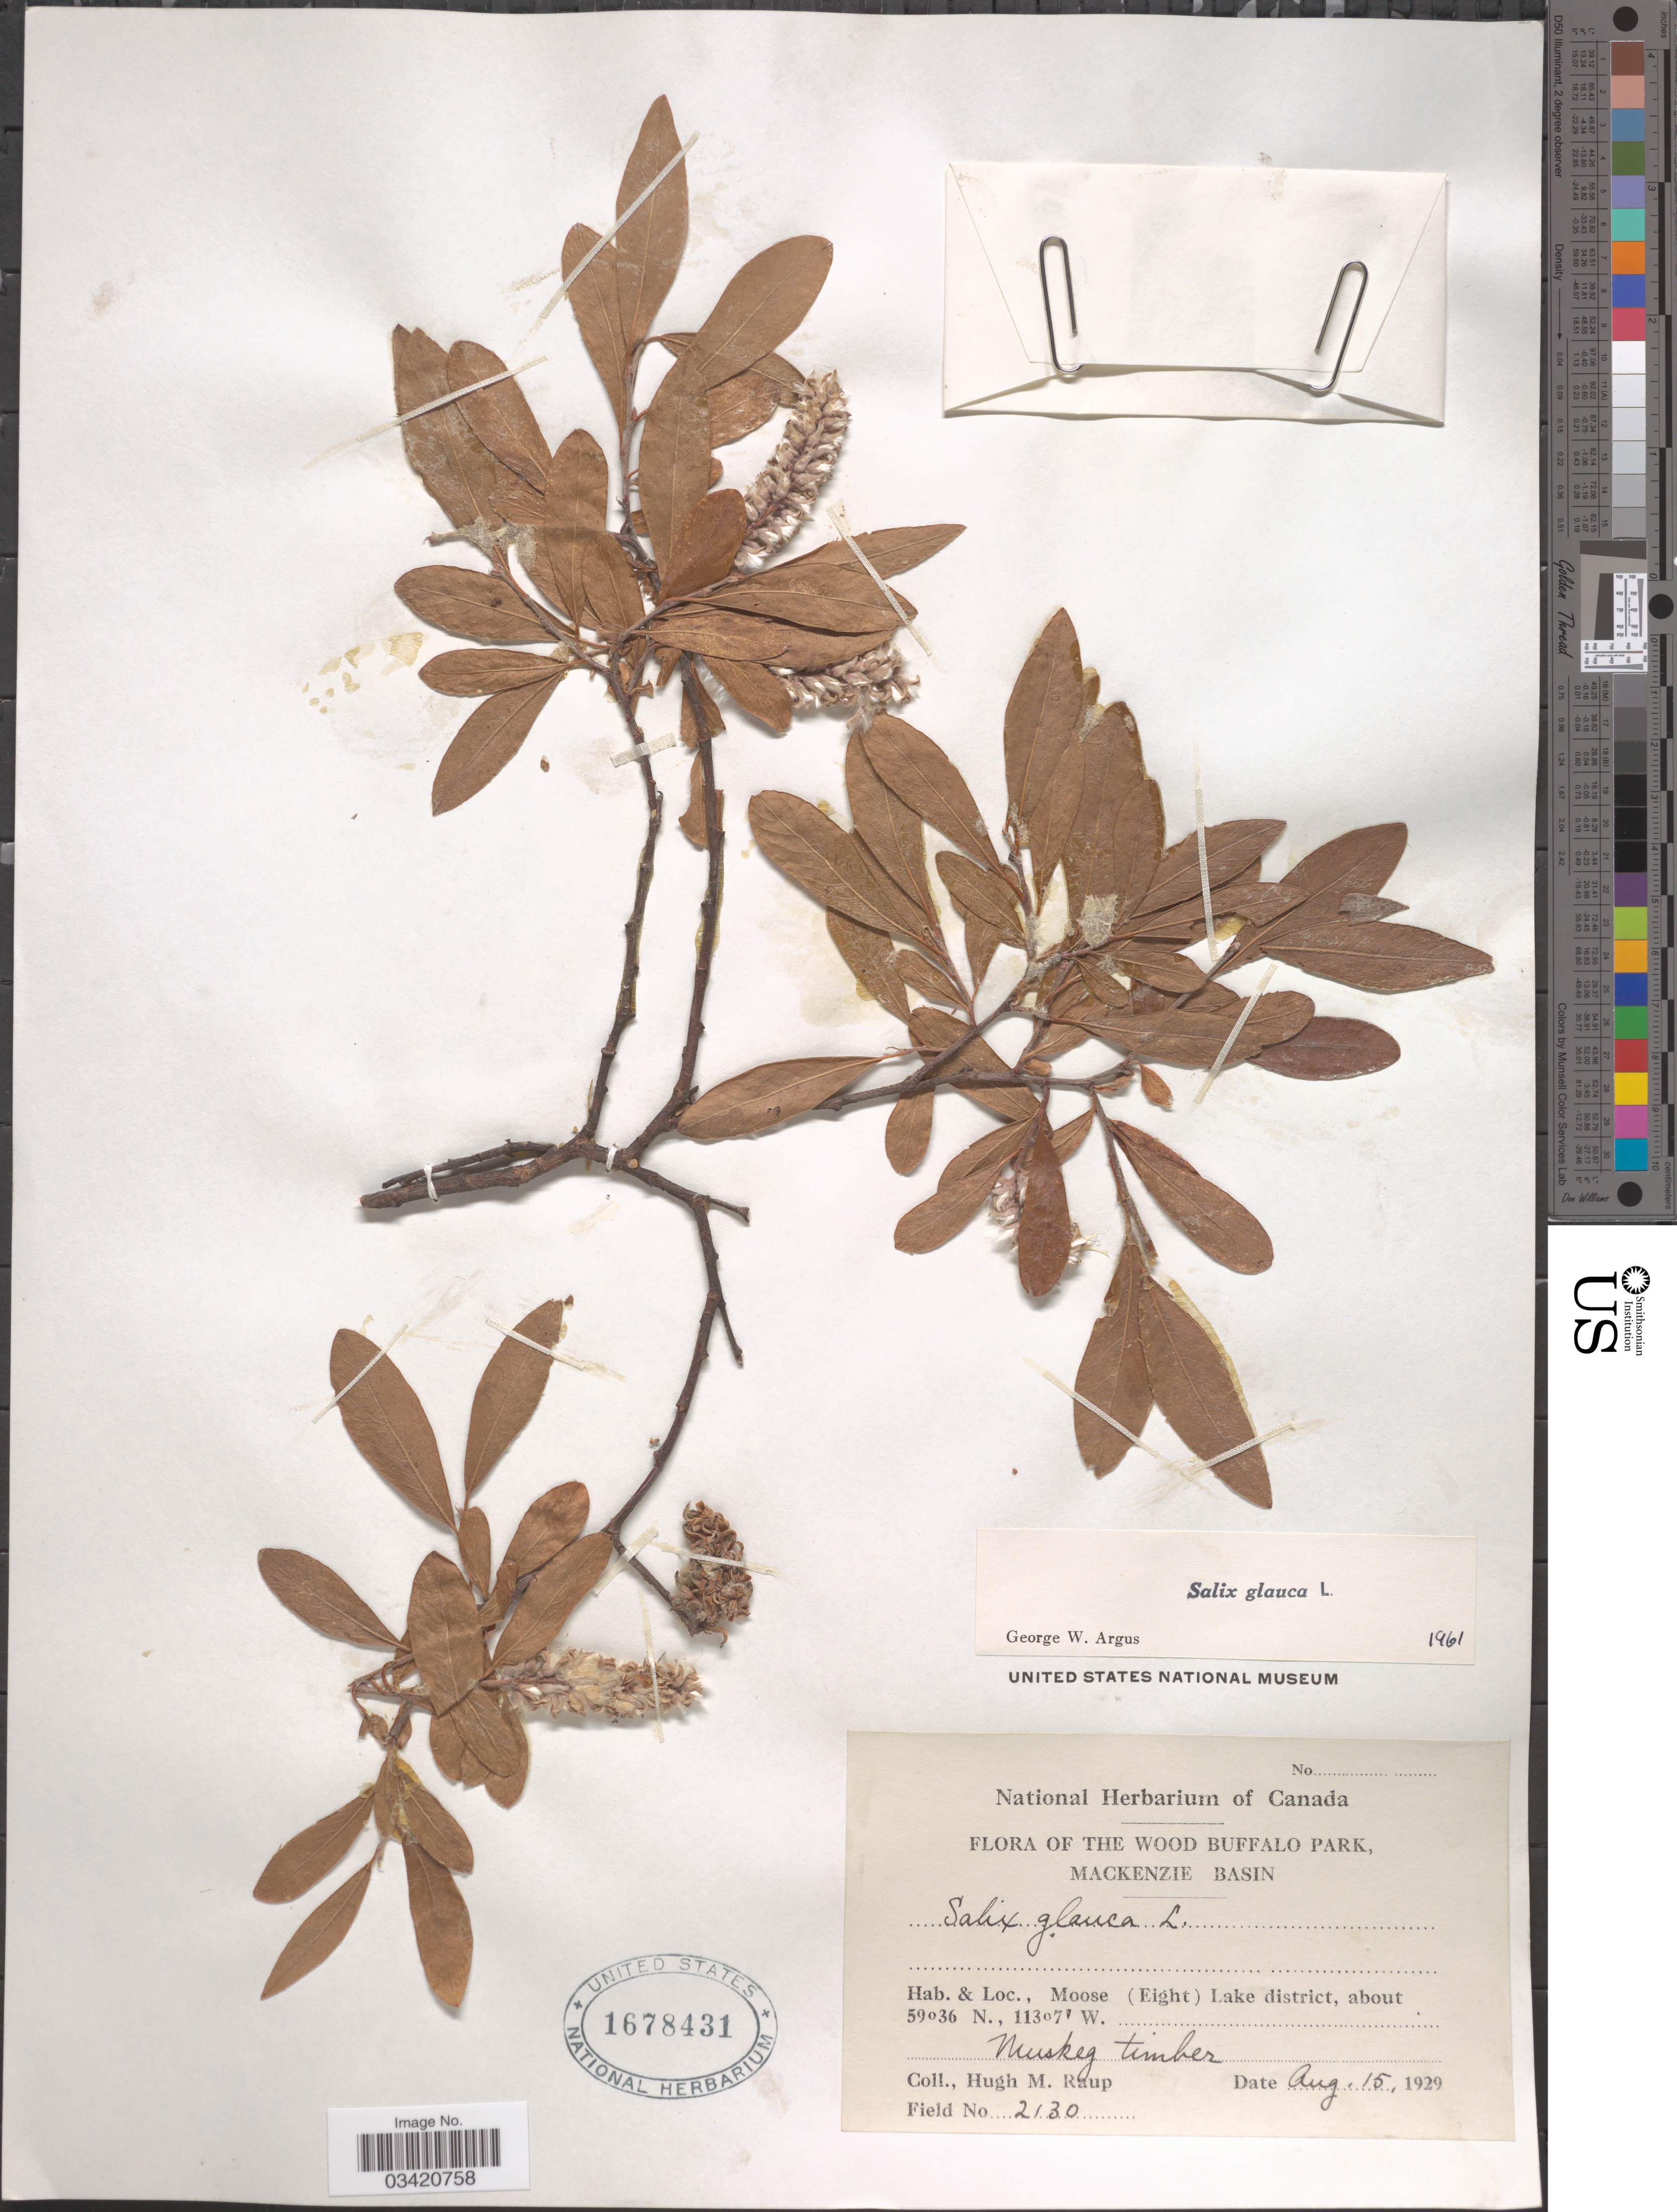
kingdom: Plantae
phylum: Tracheophyta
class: Magnoliopsida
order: Malpighiales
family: Salicaceae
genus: Salix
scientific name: Salix glauca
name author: L.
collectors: H. Raup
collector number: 2130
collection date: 1929-08-15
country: Canada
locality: Wood Buffalo Park. Mackenzie Basin. Moose (Eight) Lake district. Muskeg timber.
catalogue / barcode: US 1678431